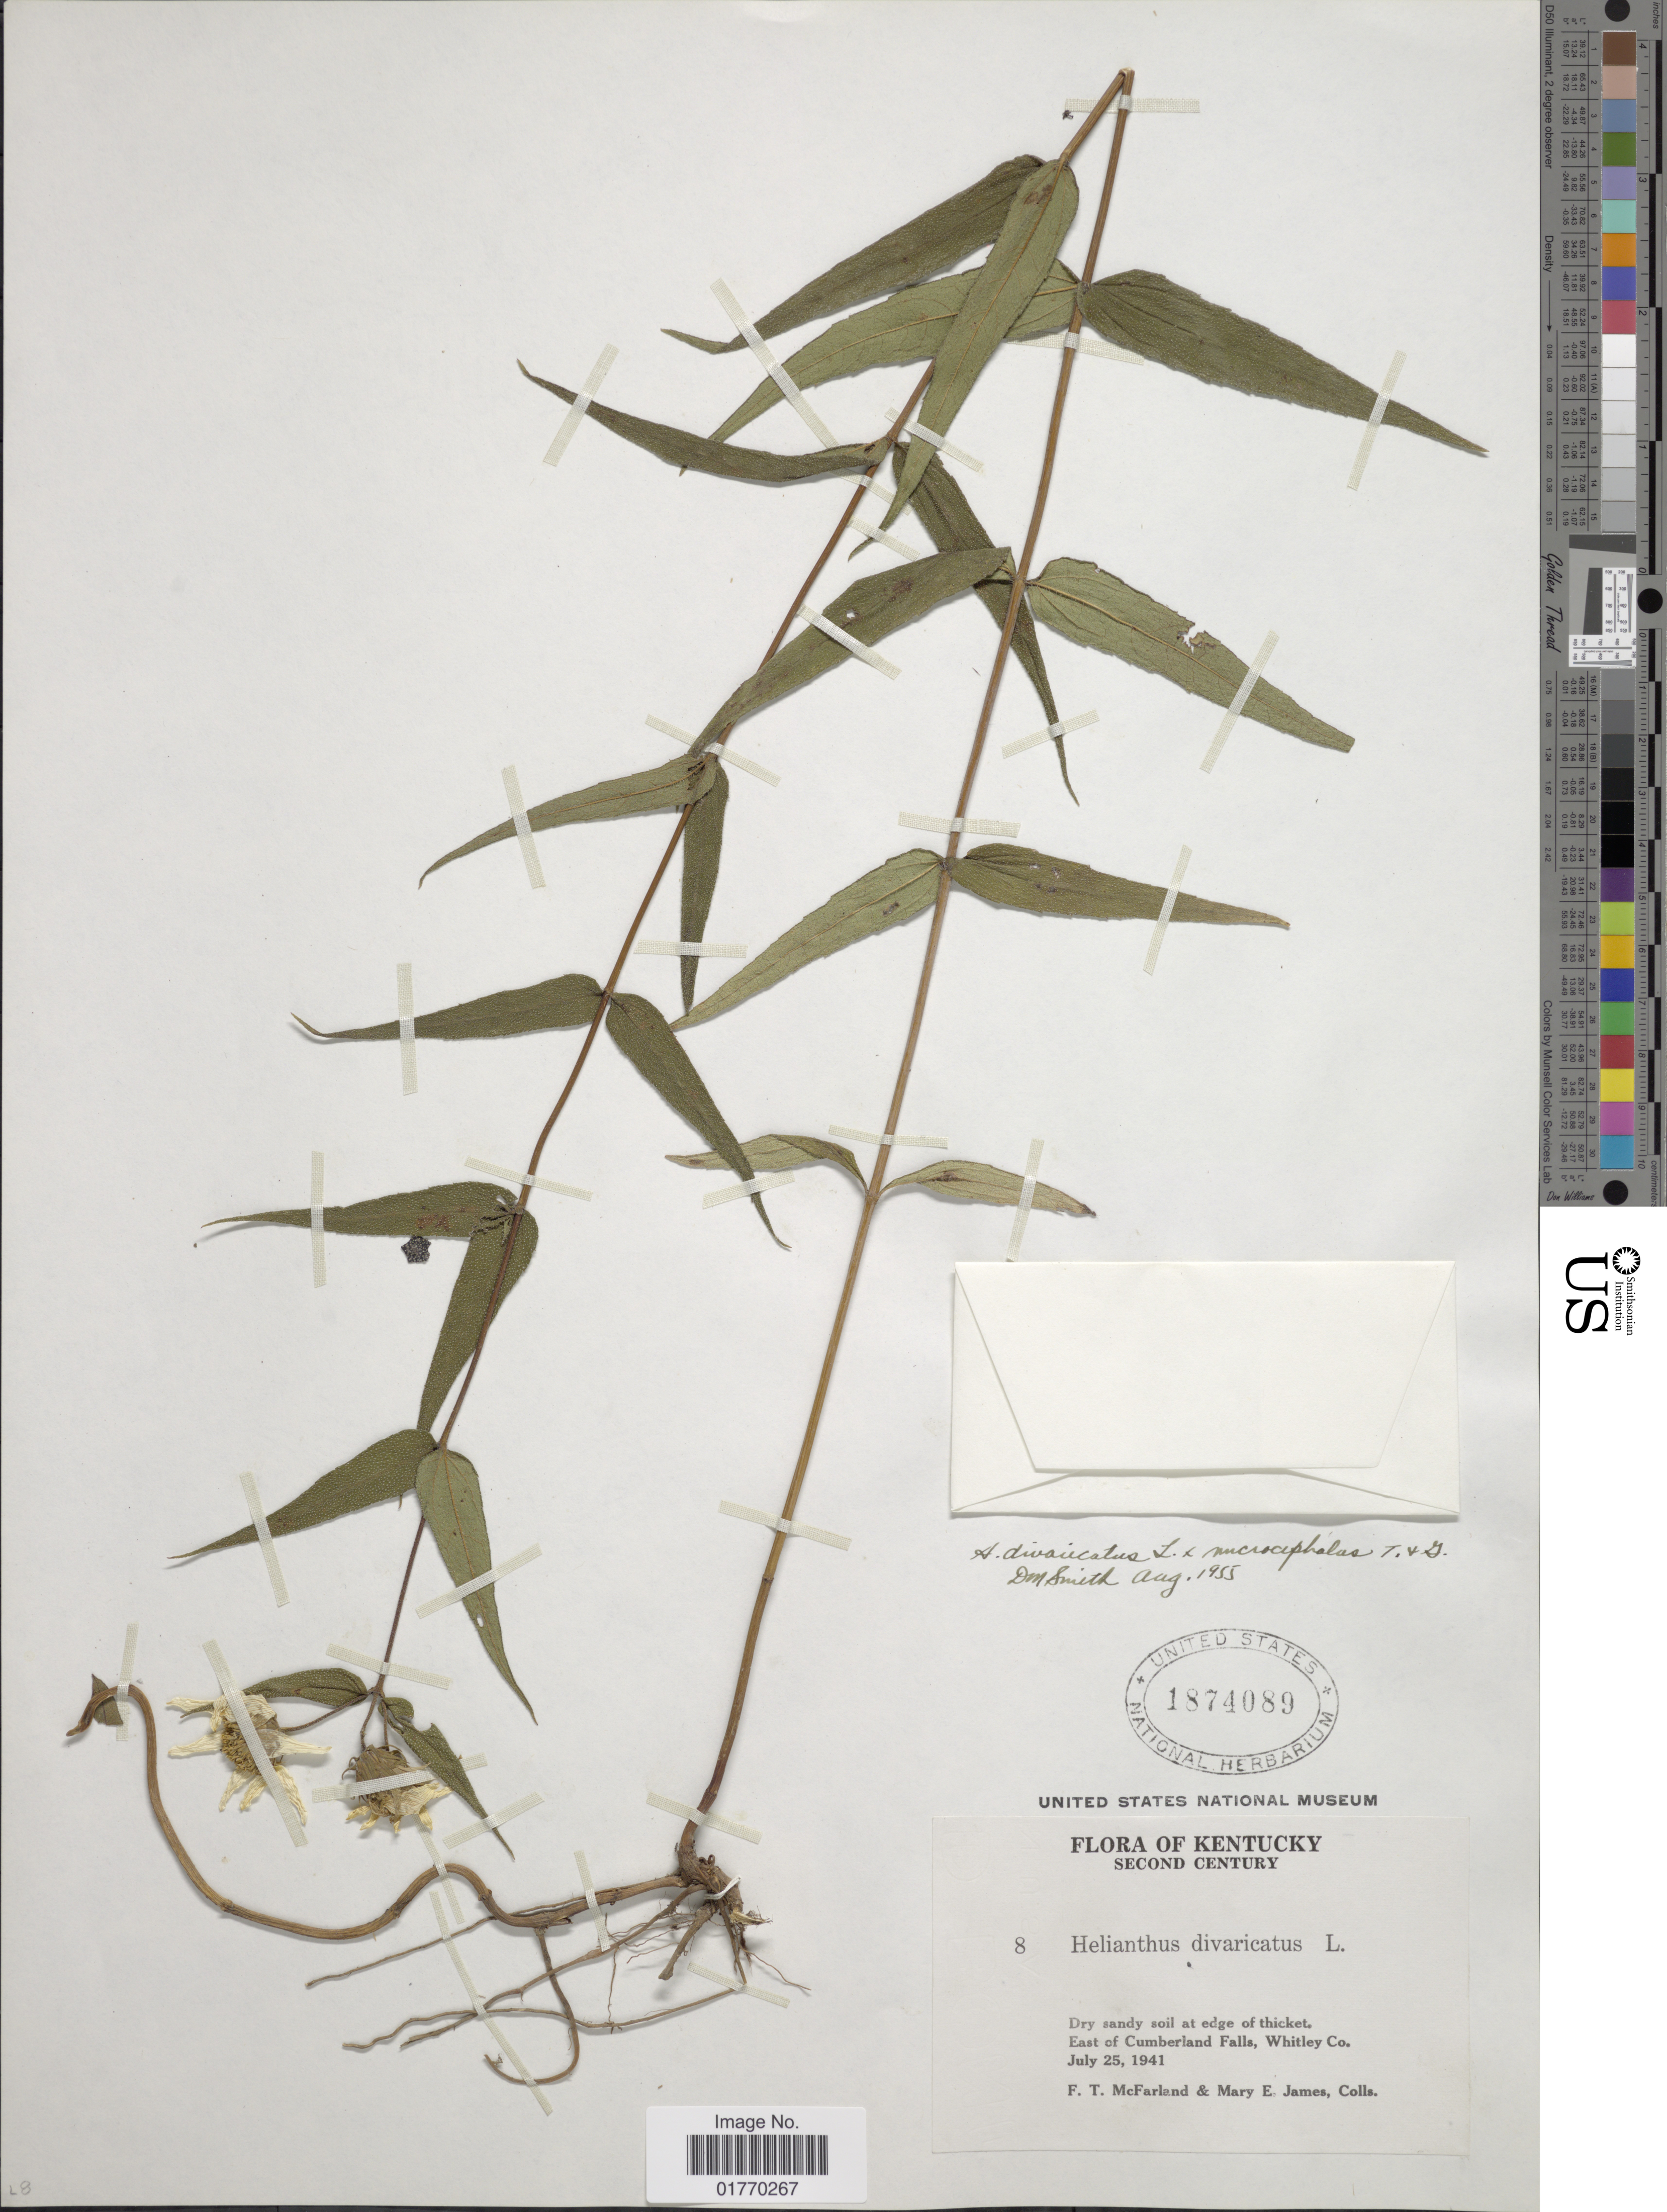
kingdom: Plantae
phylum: Tracheophyta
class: Magnoliopsida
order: Asterales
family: Asteraceae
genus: Helianthus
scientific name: Helianthus divaricatus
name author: L.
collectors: F. McFarland & M. James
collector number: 8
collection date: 1941-07-25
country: United States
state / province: Kentucky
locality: Second Century, East of Cumberland Falls, Whitley Co.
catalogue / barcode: US 1874089